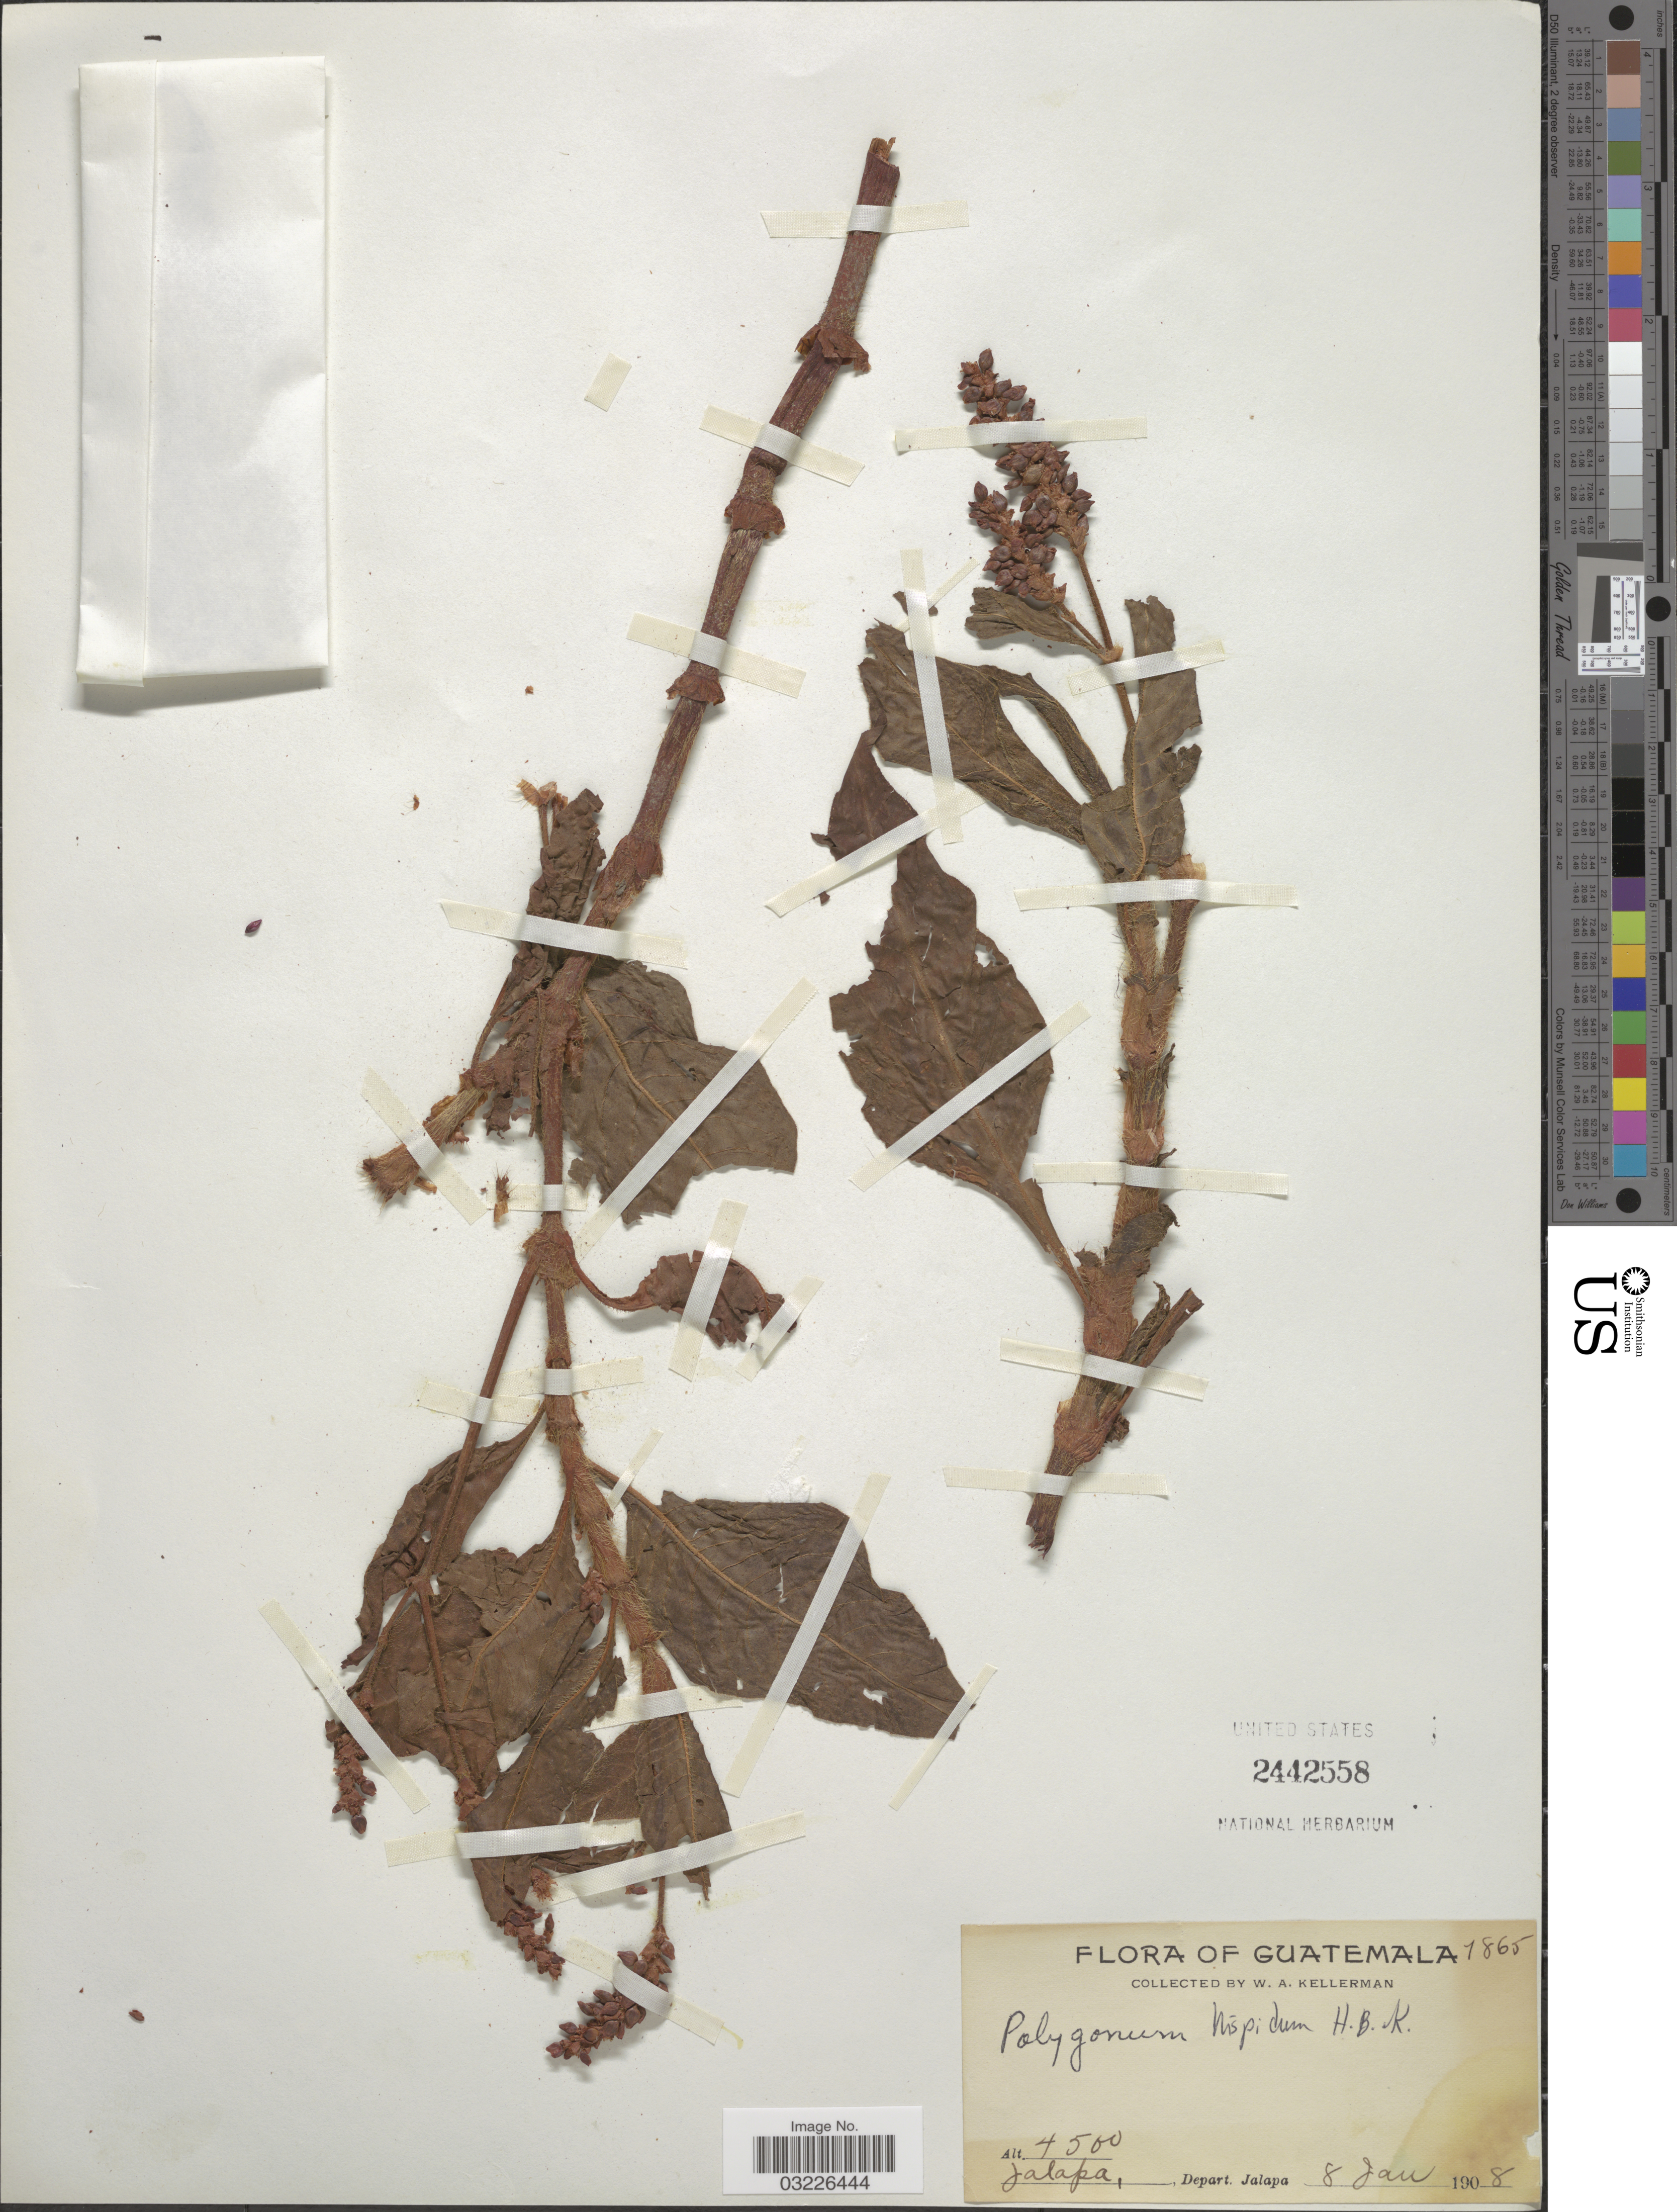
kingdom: Plantae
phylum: Tracheophyta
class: Magnoliopsida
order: Caryophyllales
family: Polygonaceae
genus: Polygonum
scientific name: Polygonum hispidum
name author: Kunth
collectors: W. Kellerman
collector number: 1865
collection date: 1908-01-08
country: Guatemala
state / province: Jalapa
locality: Depart. Jalapa.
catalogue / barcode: US 2442558